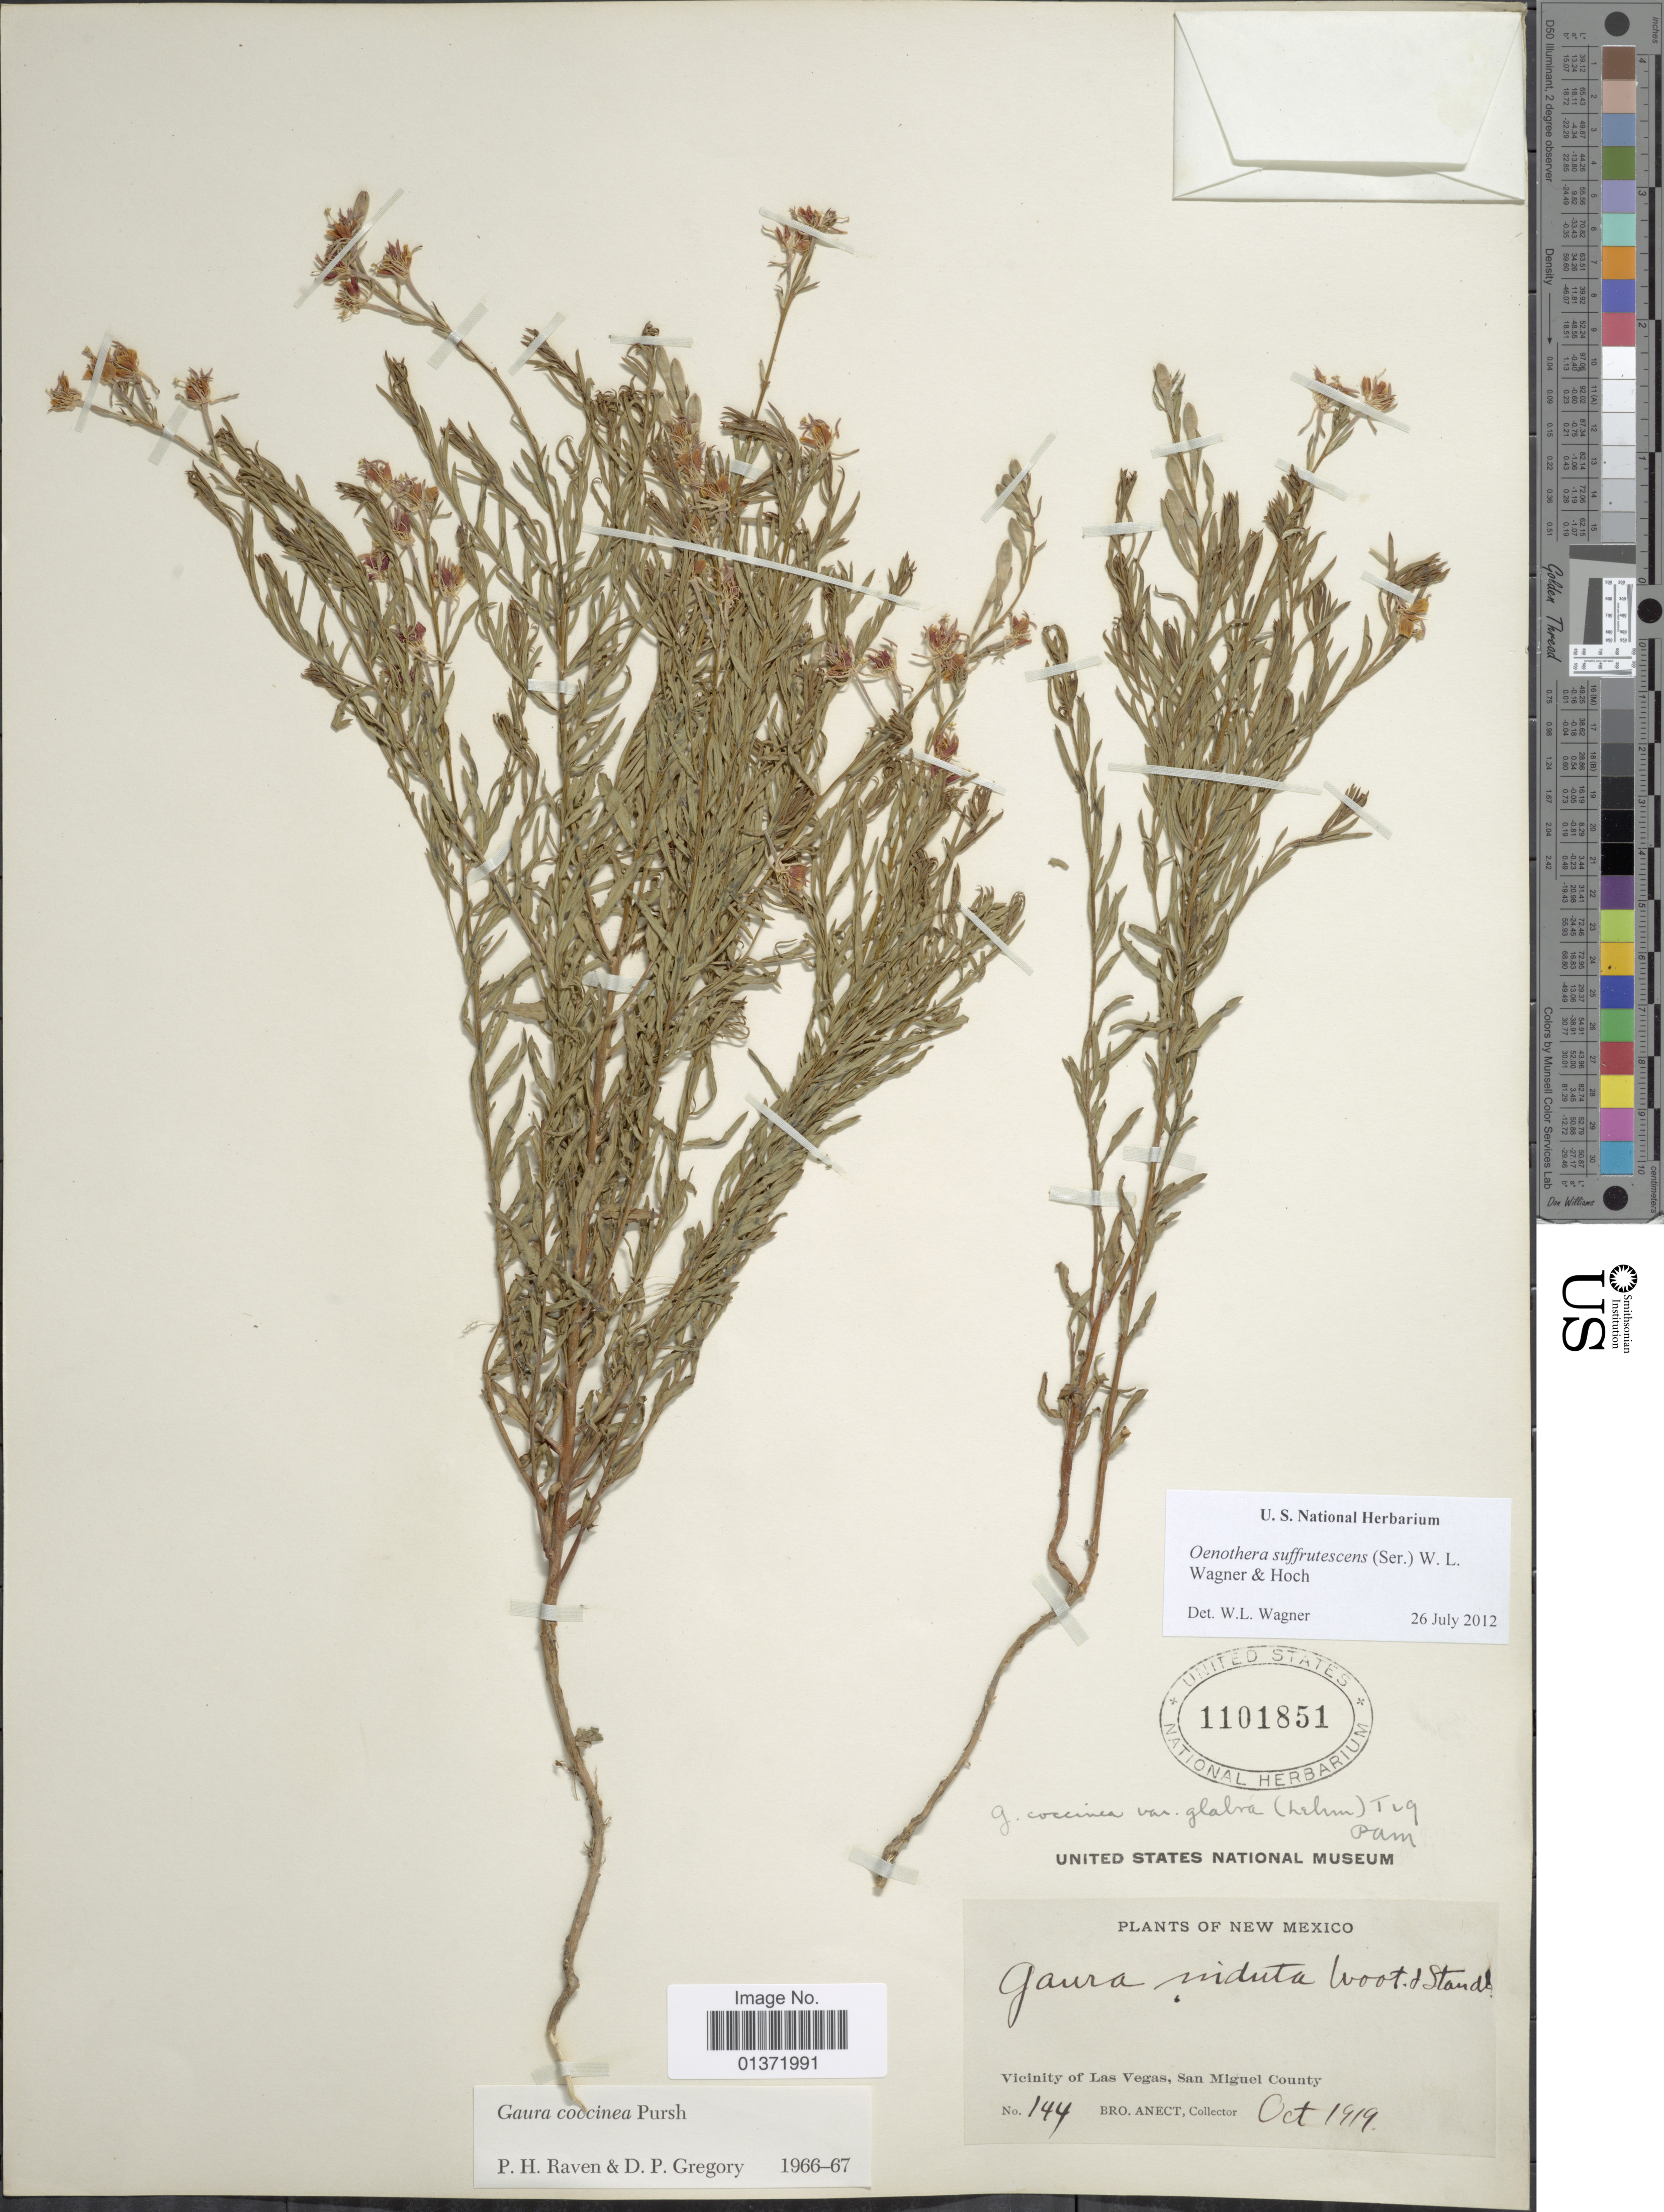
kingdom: Plantae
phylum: Tracheophyta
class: Magnoliopsida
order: Myrtales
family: Onagraceae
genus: Oenothera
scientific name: Oenothera suffrutescens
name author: (Ser.) W.L. Wagner & Hoch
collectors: B. Anect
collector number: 144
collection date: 1919-10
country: United States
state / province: New Mexico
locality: Vicinity of Las Vegas, San Miguel County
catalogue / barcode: US 1101851